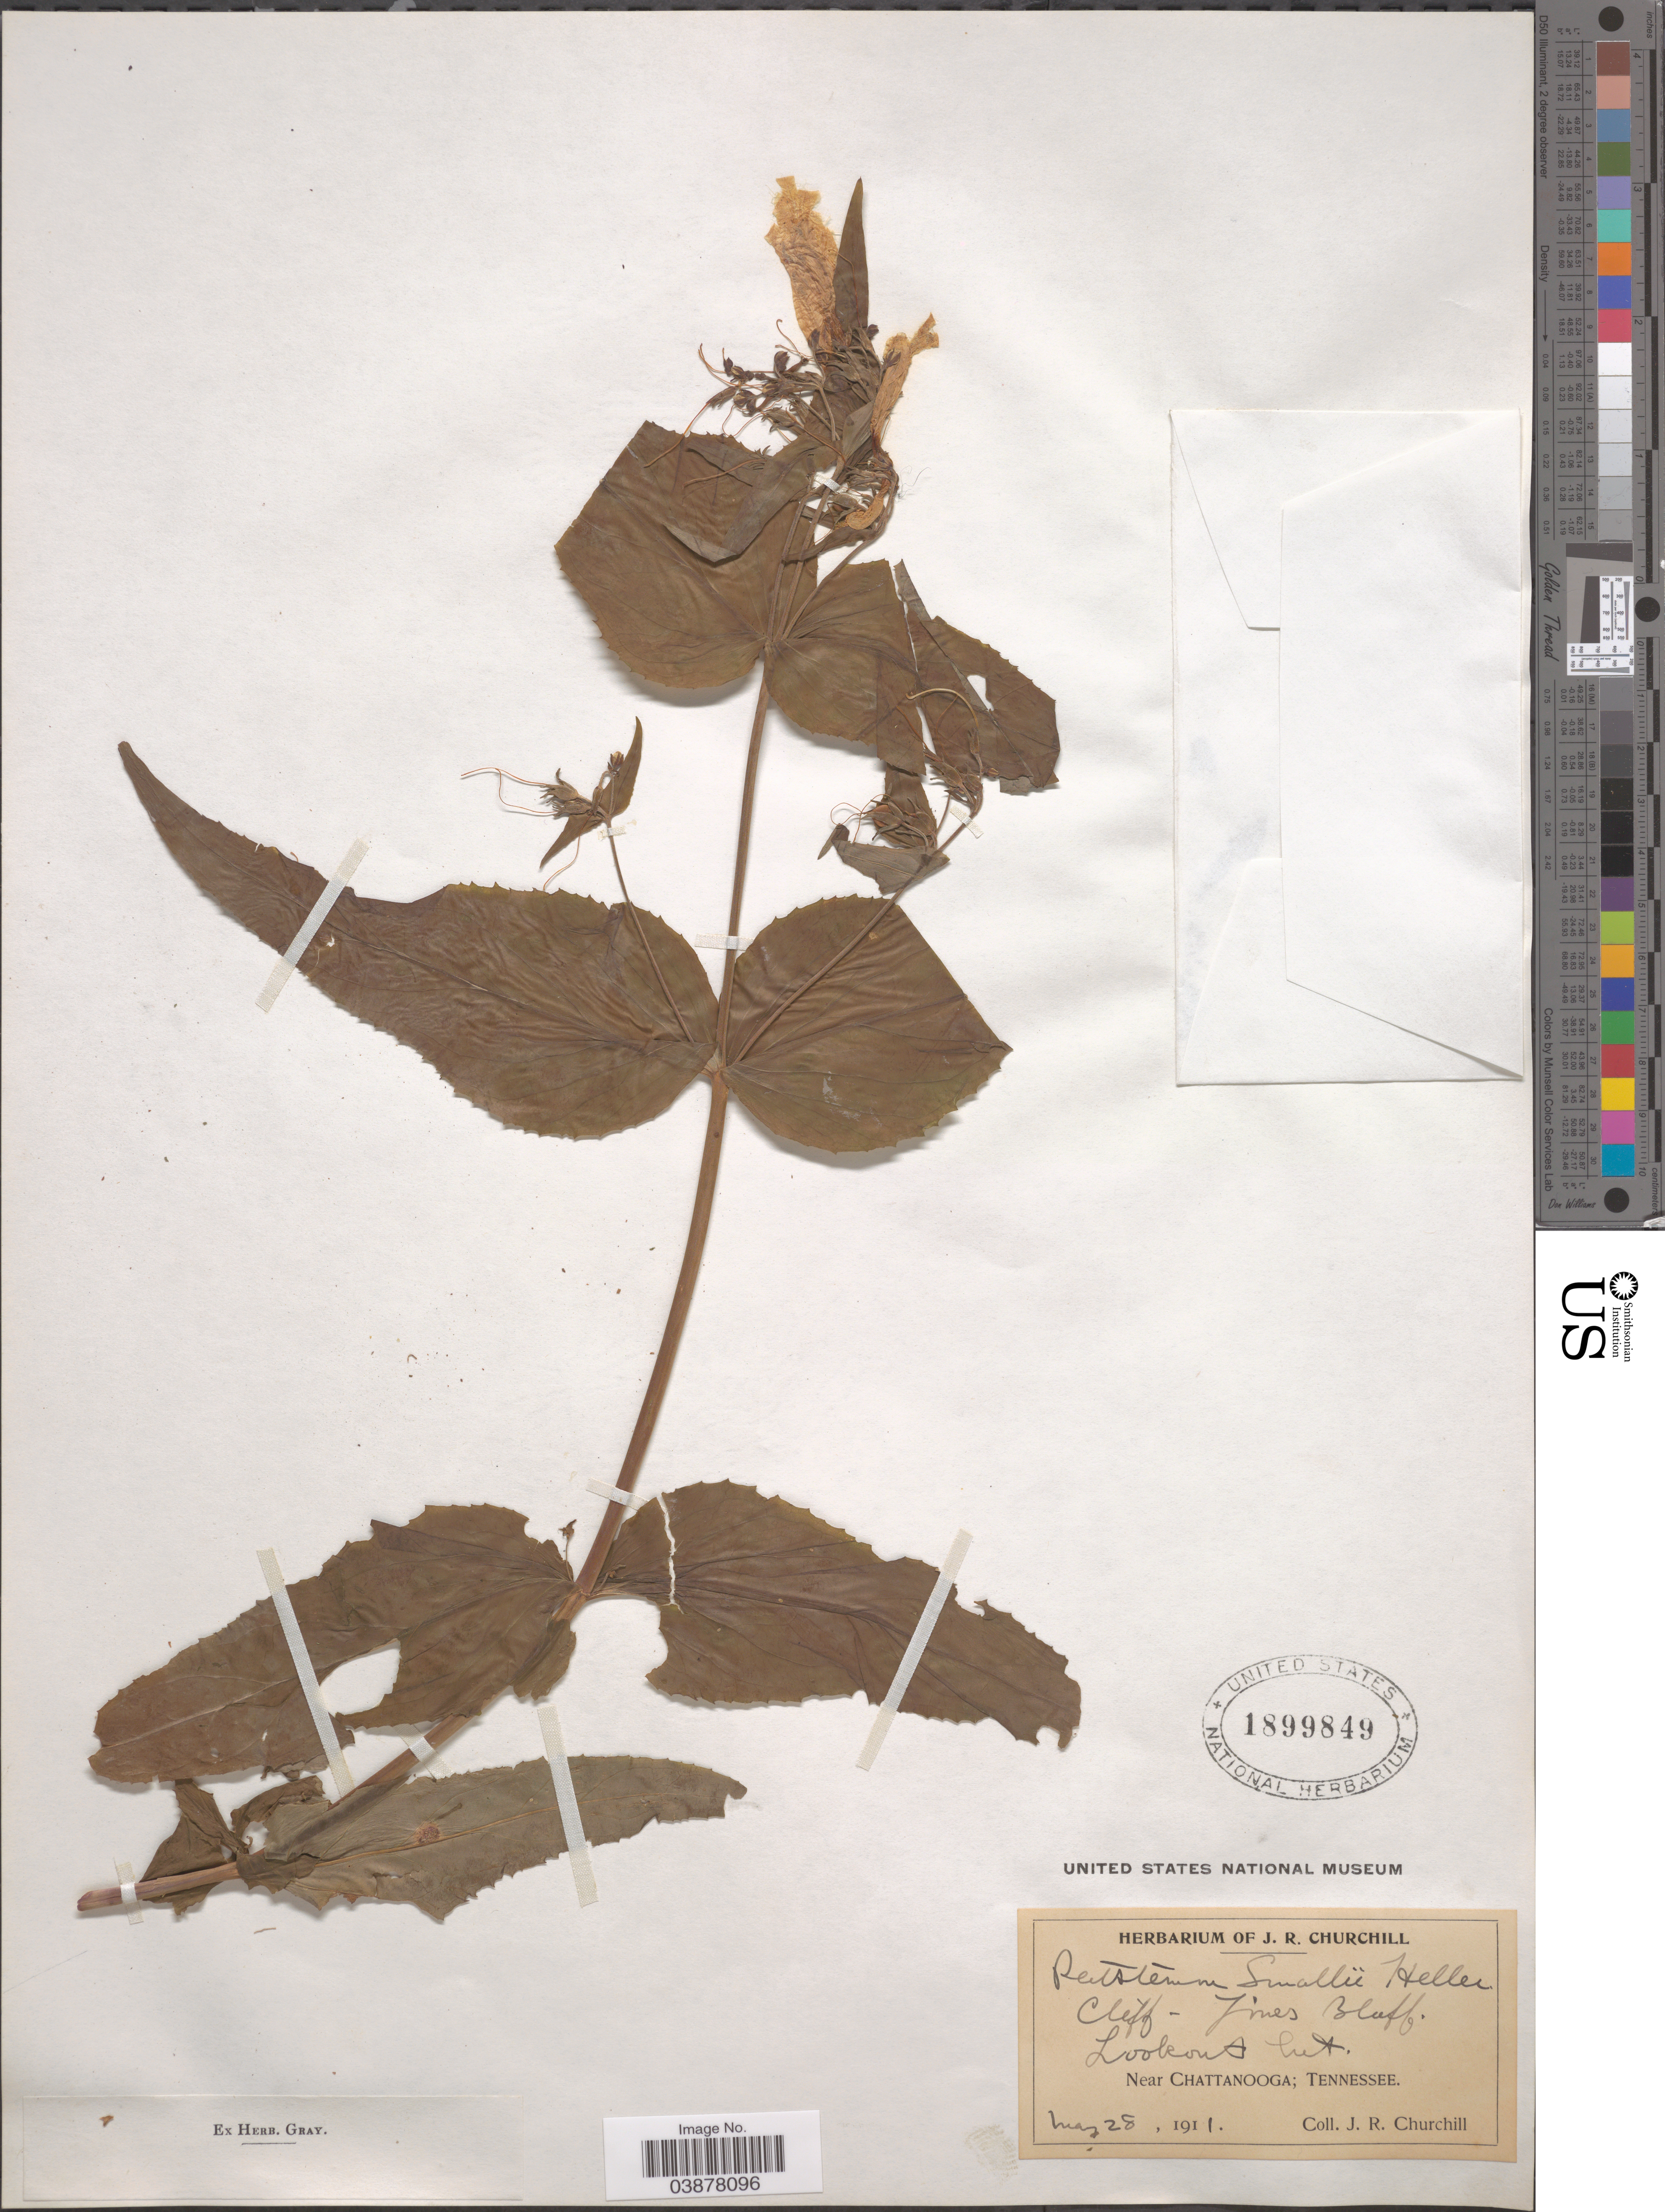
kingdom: Plantae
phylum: Tracheophyta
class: Magnoliopsida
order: Lamiales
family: Plantaginaceae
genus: Penstemon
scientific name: Penstemon smallii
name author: A. Heller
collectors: J. Churchill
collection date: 1911-05-28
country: United States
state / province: Tennessee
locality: Lookout Mt. Near Chattanooga.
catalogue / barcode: US 1899849